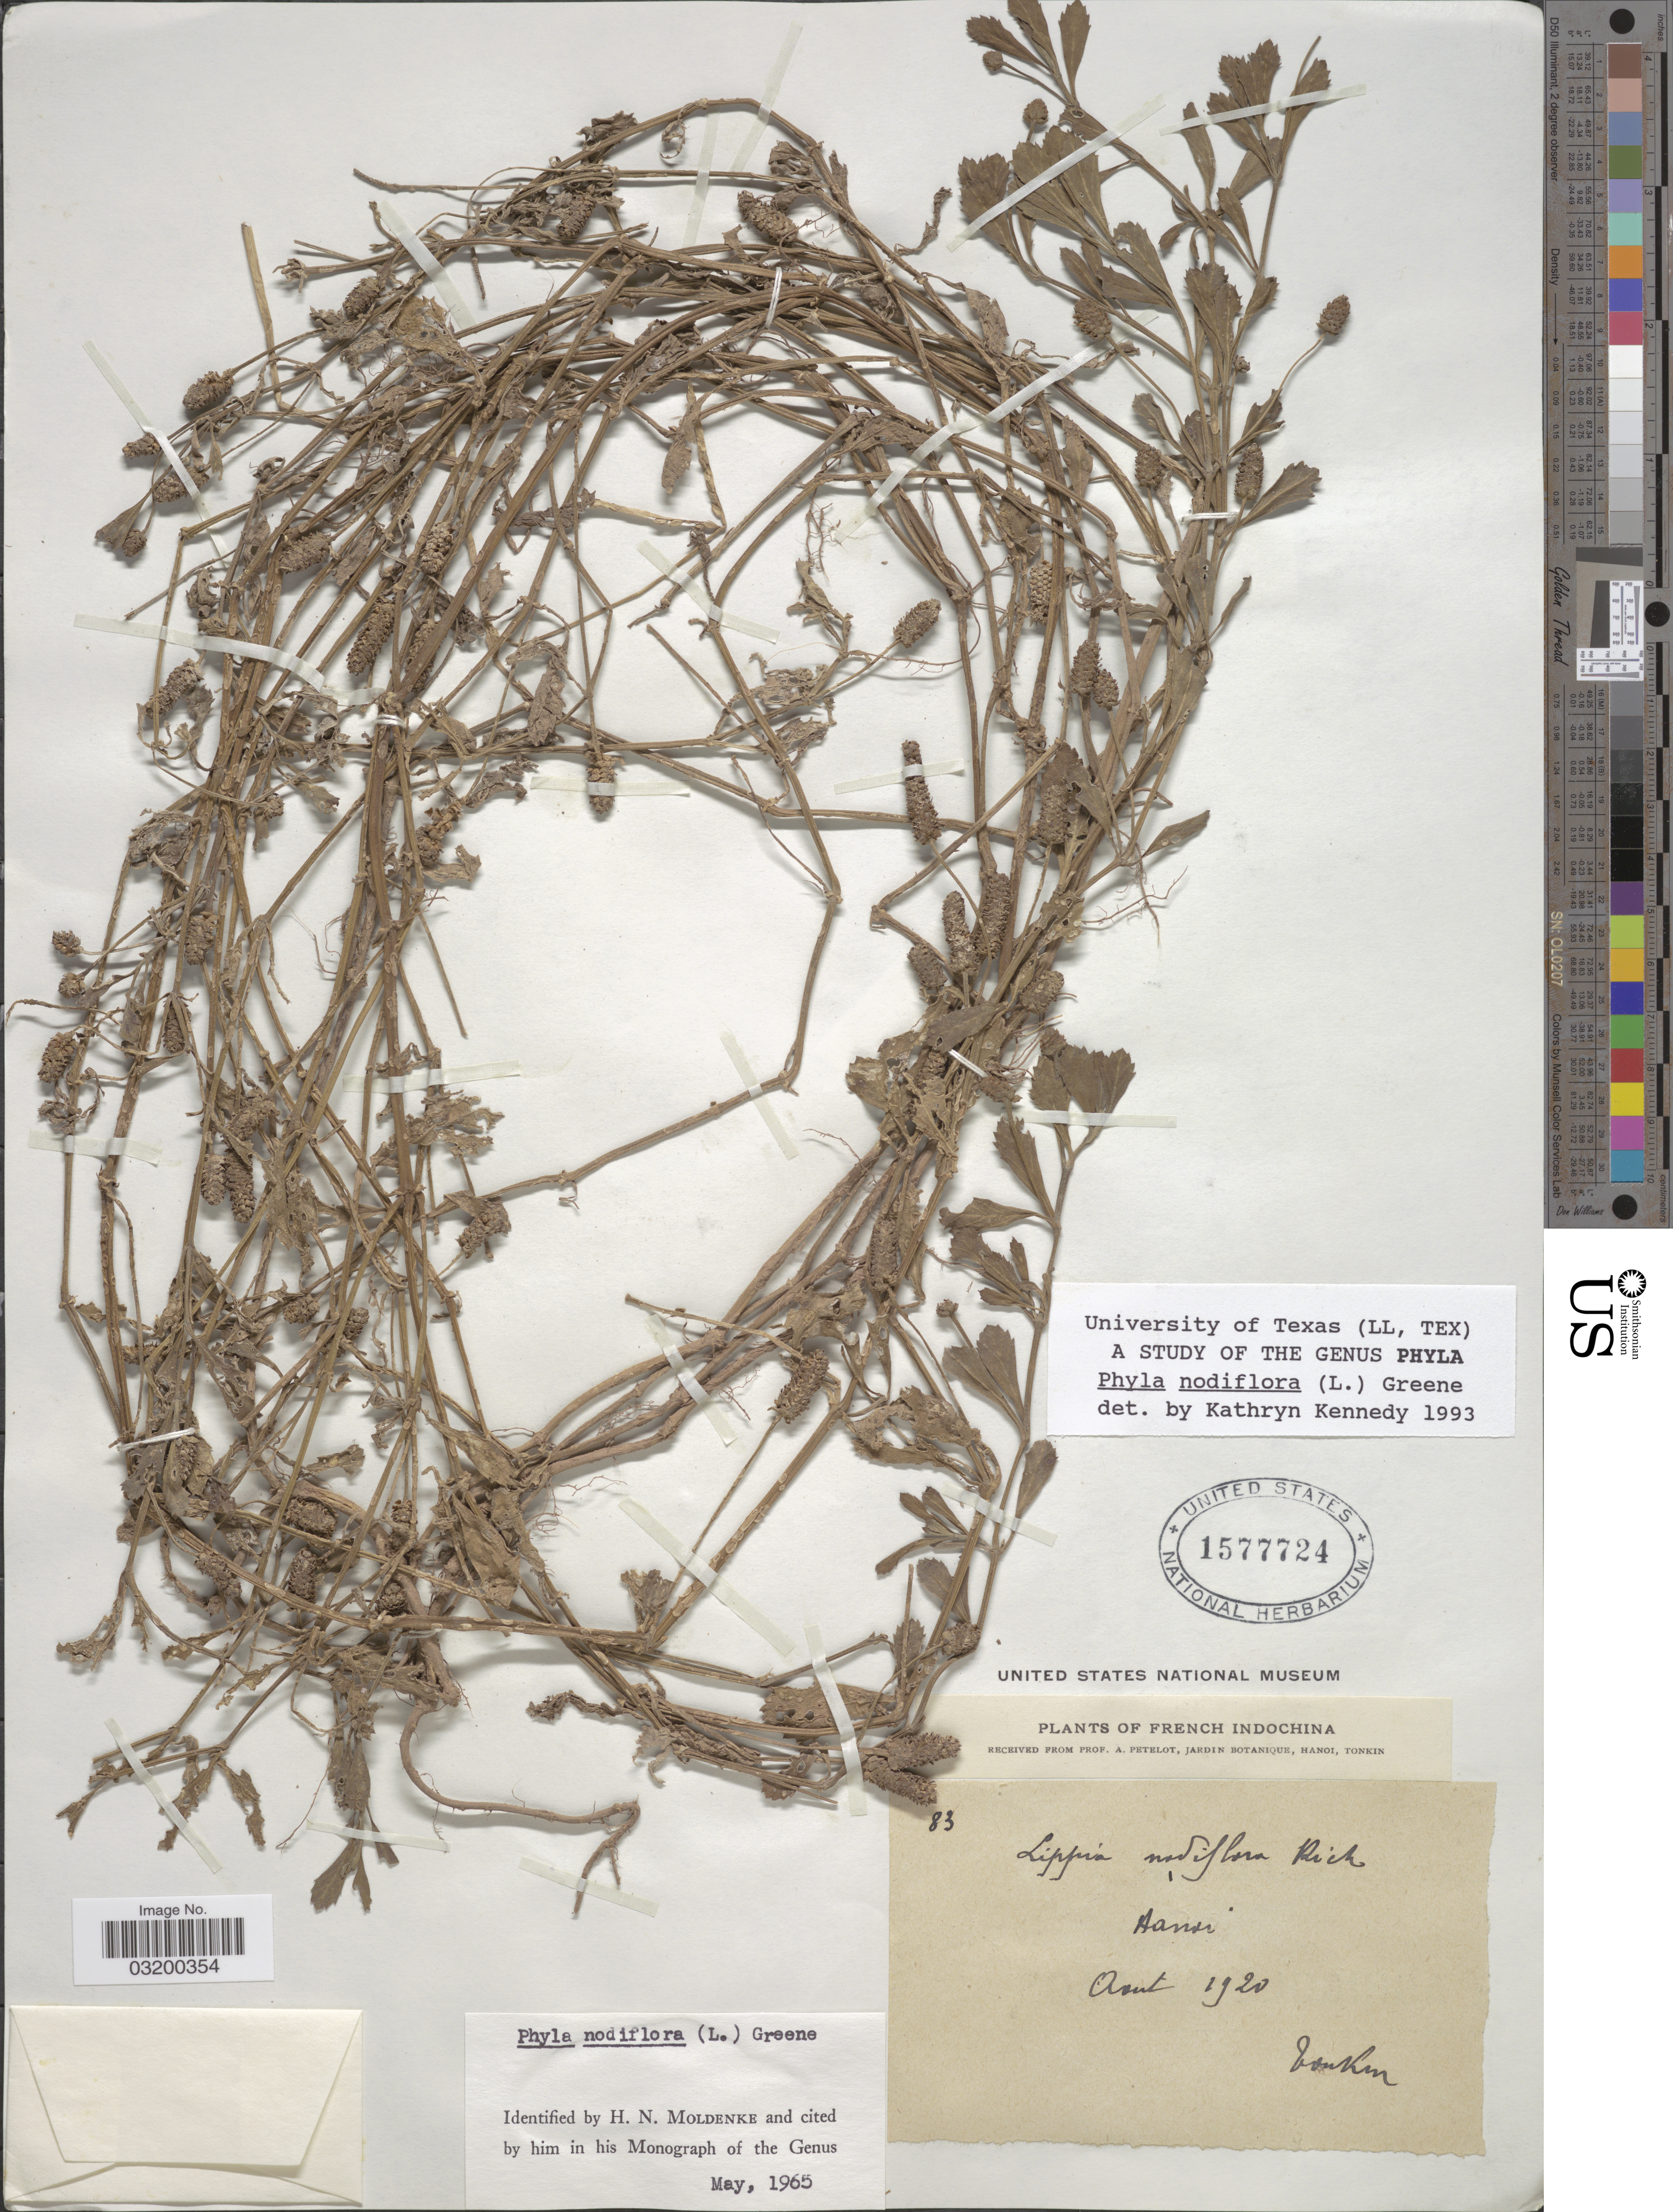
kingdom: Plantae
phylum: Tracheophyta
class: Magnoliopsida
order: Lamiales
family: Verbenaceae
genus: Phyla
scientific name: Phyla nodiflora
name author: (L.) Greene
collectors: A. Petelot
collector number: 83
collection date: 1920-08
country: Vietnam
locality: French Indochina. Tonkin. Hanoi.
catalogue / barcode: US 1577724